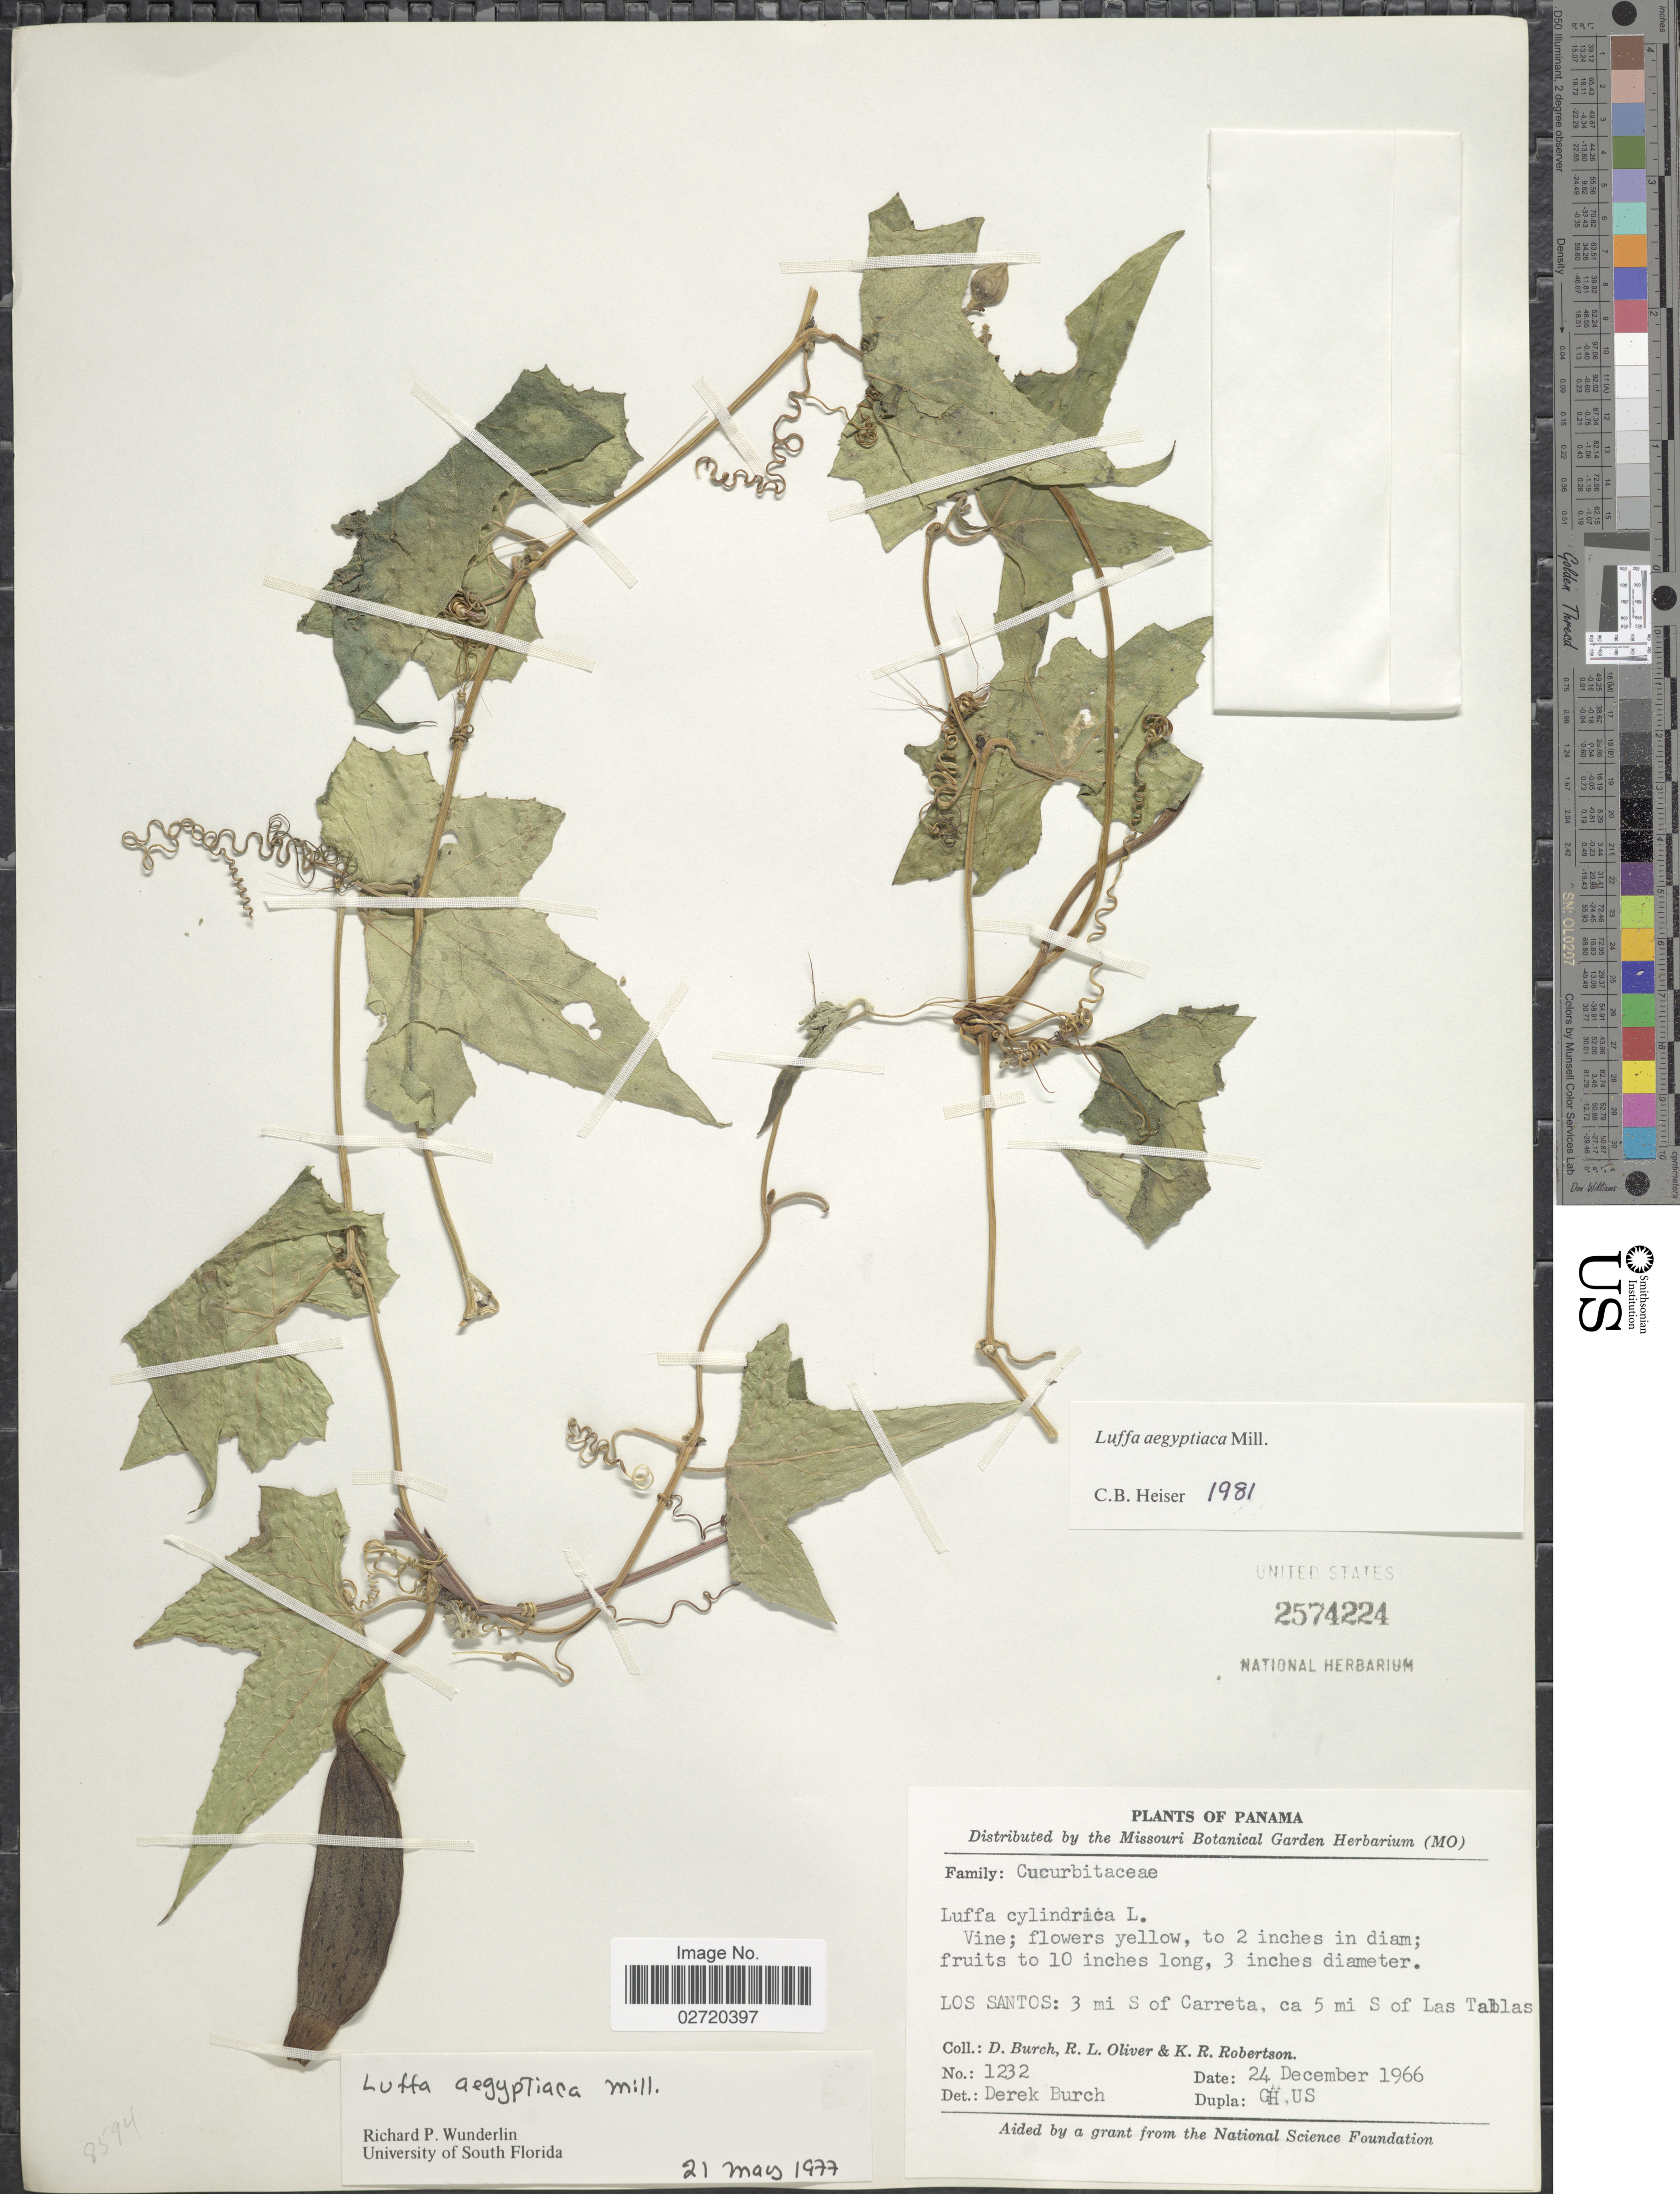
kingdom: Plantae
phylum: Tracheophyta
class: Magnoliopsida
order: Cucurbitales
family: Cucurbitaceae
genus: Luffa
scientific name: Luffa aegyptiaca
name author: Mill.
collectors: D. Burch, R. Oliver & K. Robertson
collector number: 1232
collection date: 1966-12-24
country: Panama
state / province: Los Santos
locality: Los Santos: 3 mi S of Carretera, 5 mi S of Las Tablas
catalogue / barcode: US 2574224